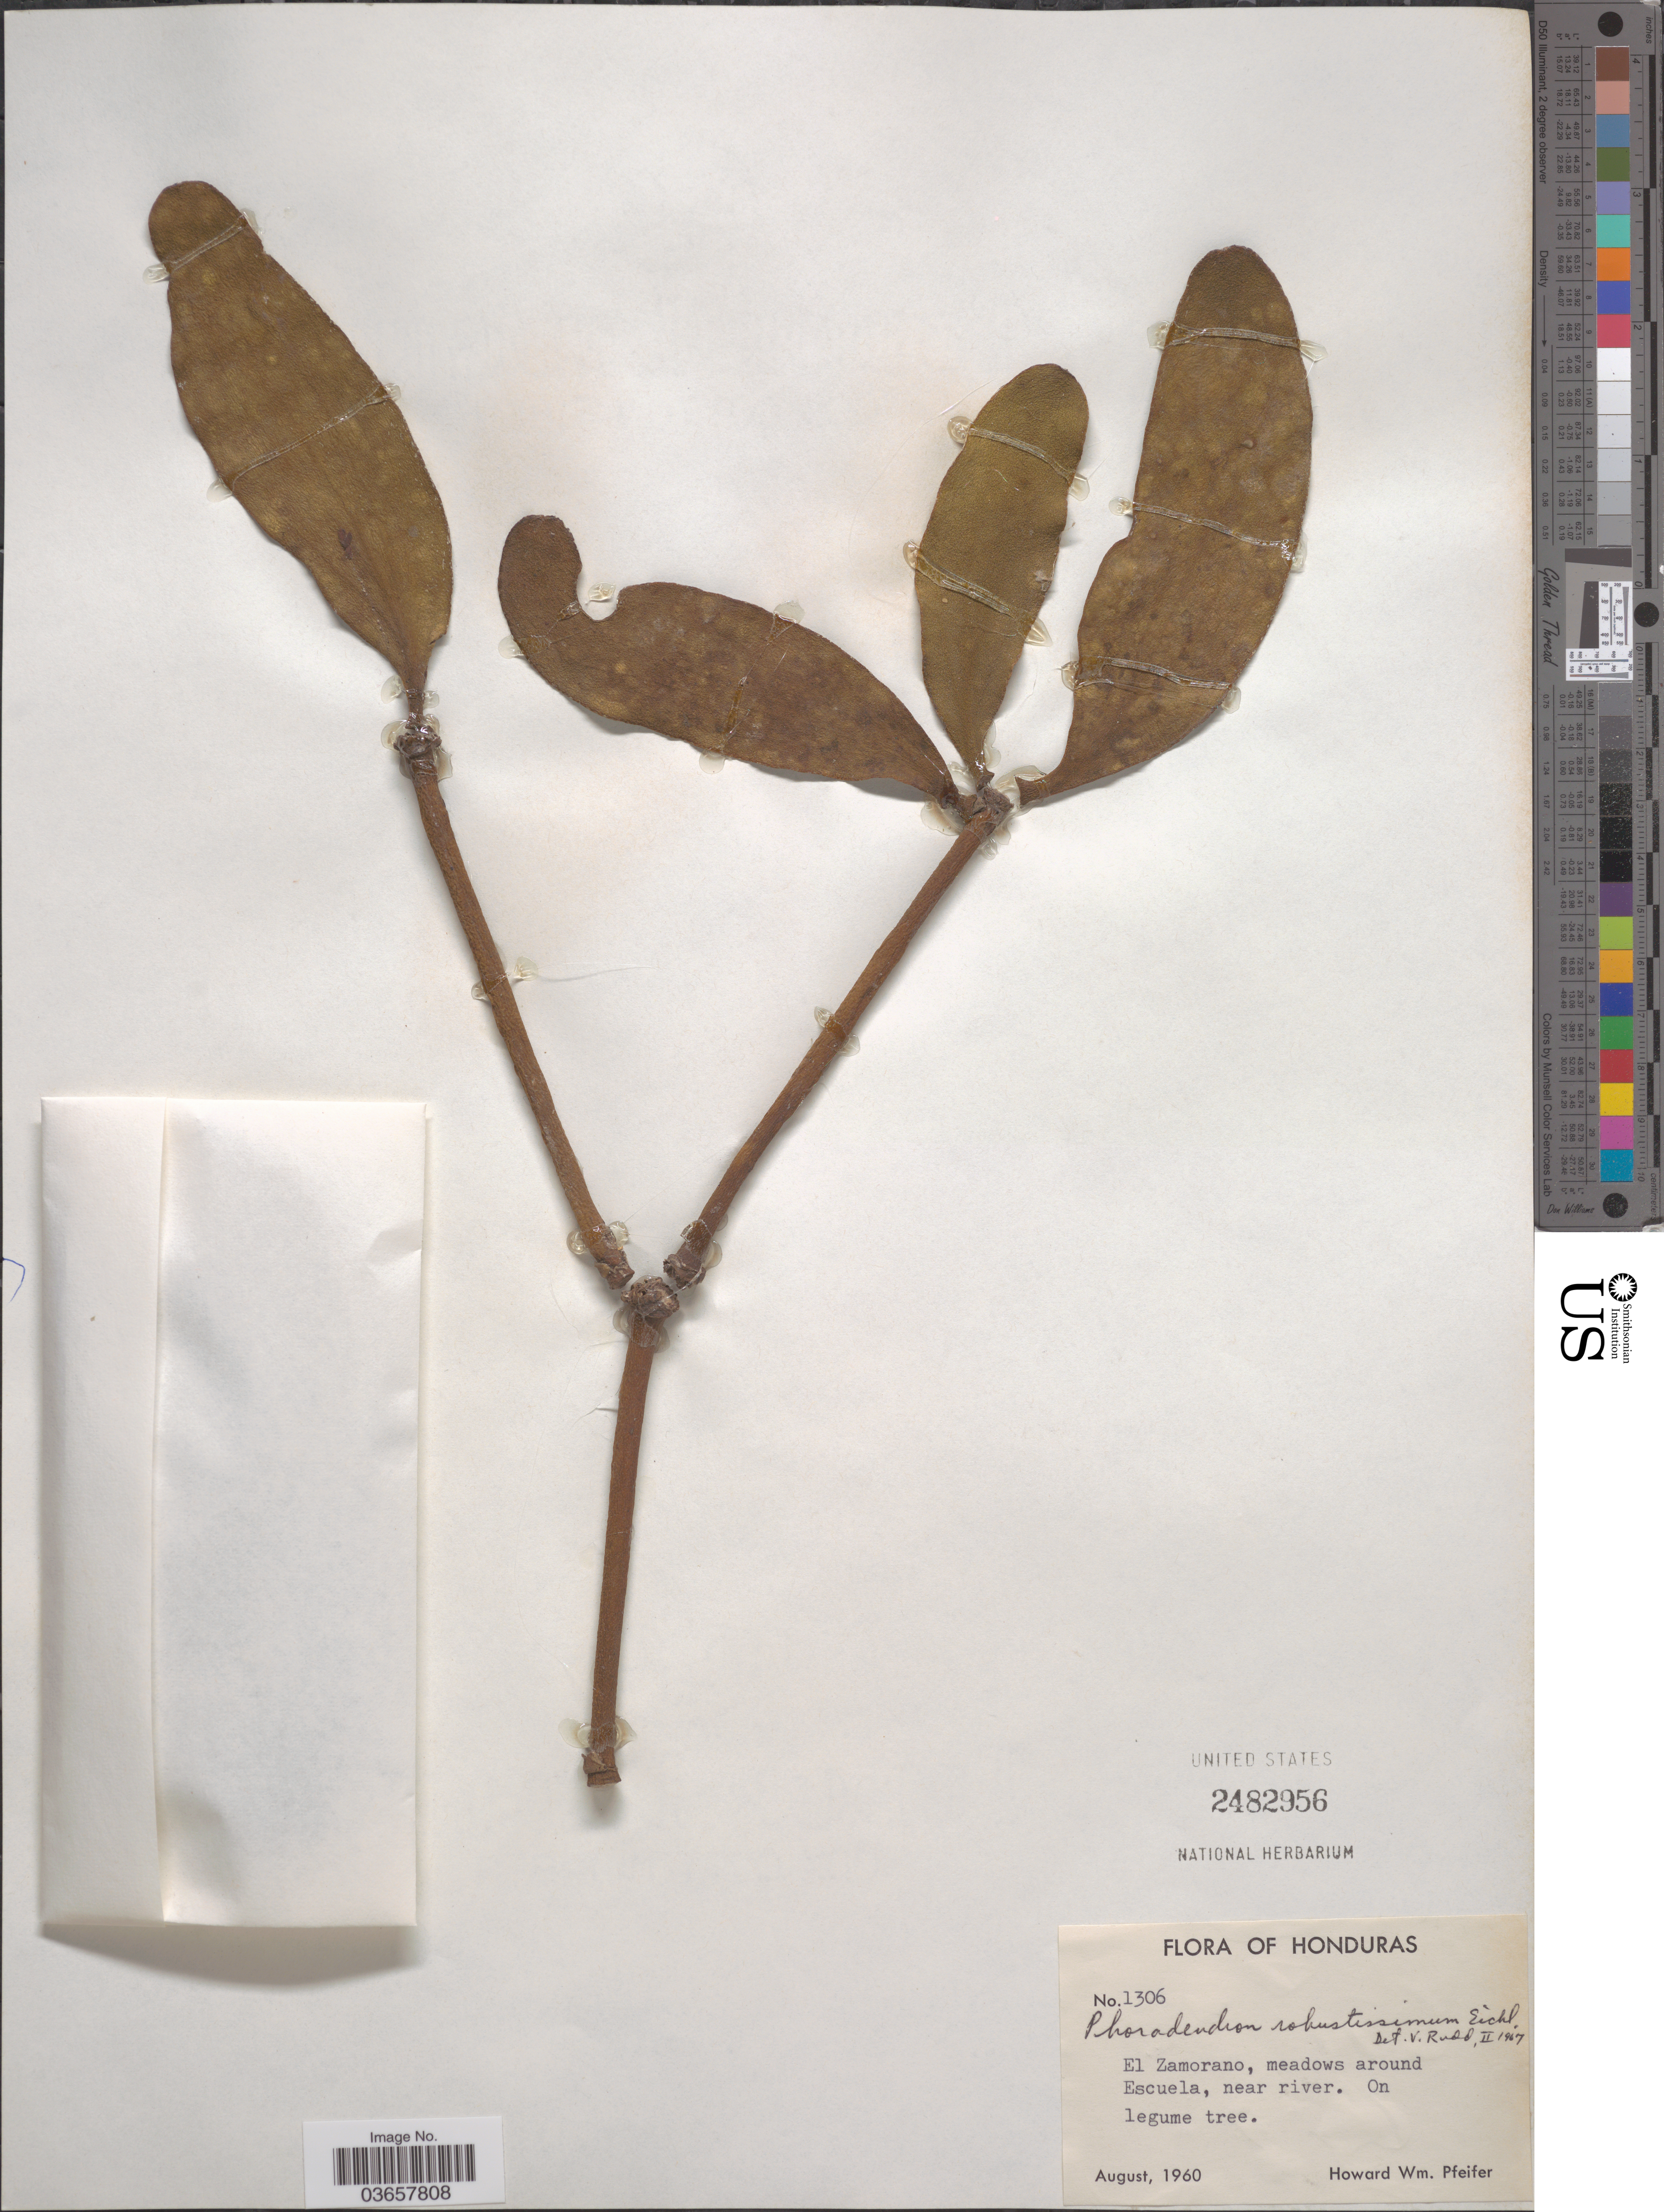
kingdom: Plantae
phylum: Tracheophyta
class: Magnoliopsida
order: Santalales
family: Viscaceae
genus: Phoradendron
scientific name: Phoradendron robustissimum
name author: Eichler in Mart.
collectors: H. W. Pfeifer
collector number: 1306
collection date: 1960-08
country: Honduras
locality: El Zamorano, meadows around Escuila, near river.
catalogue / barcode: US 2482956